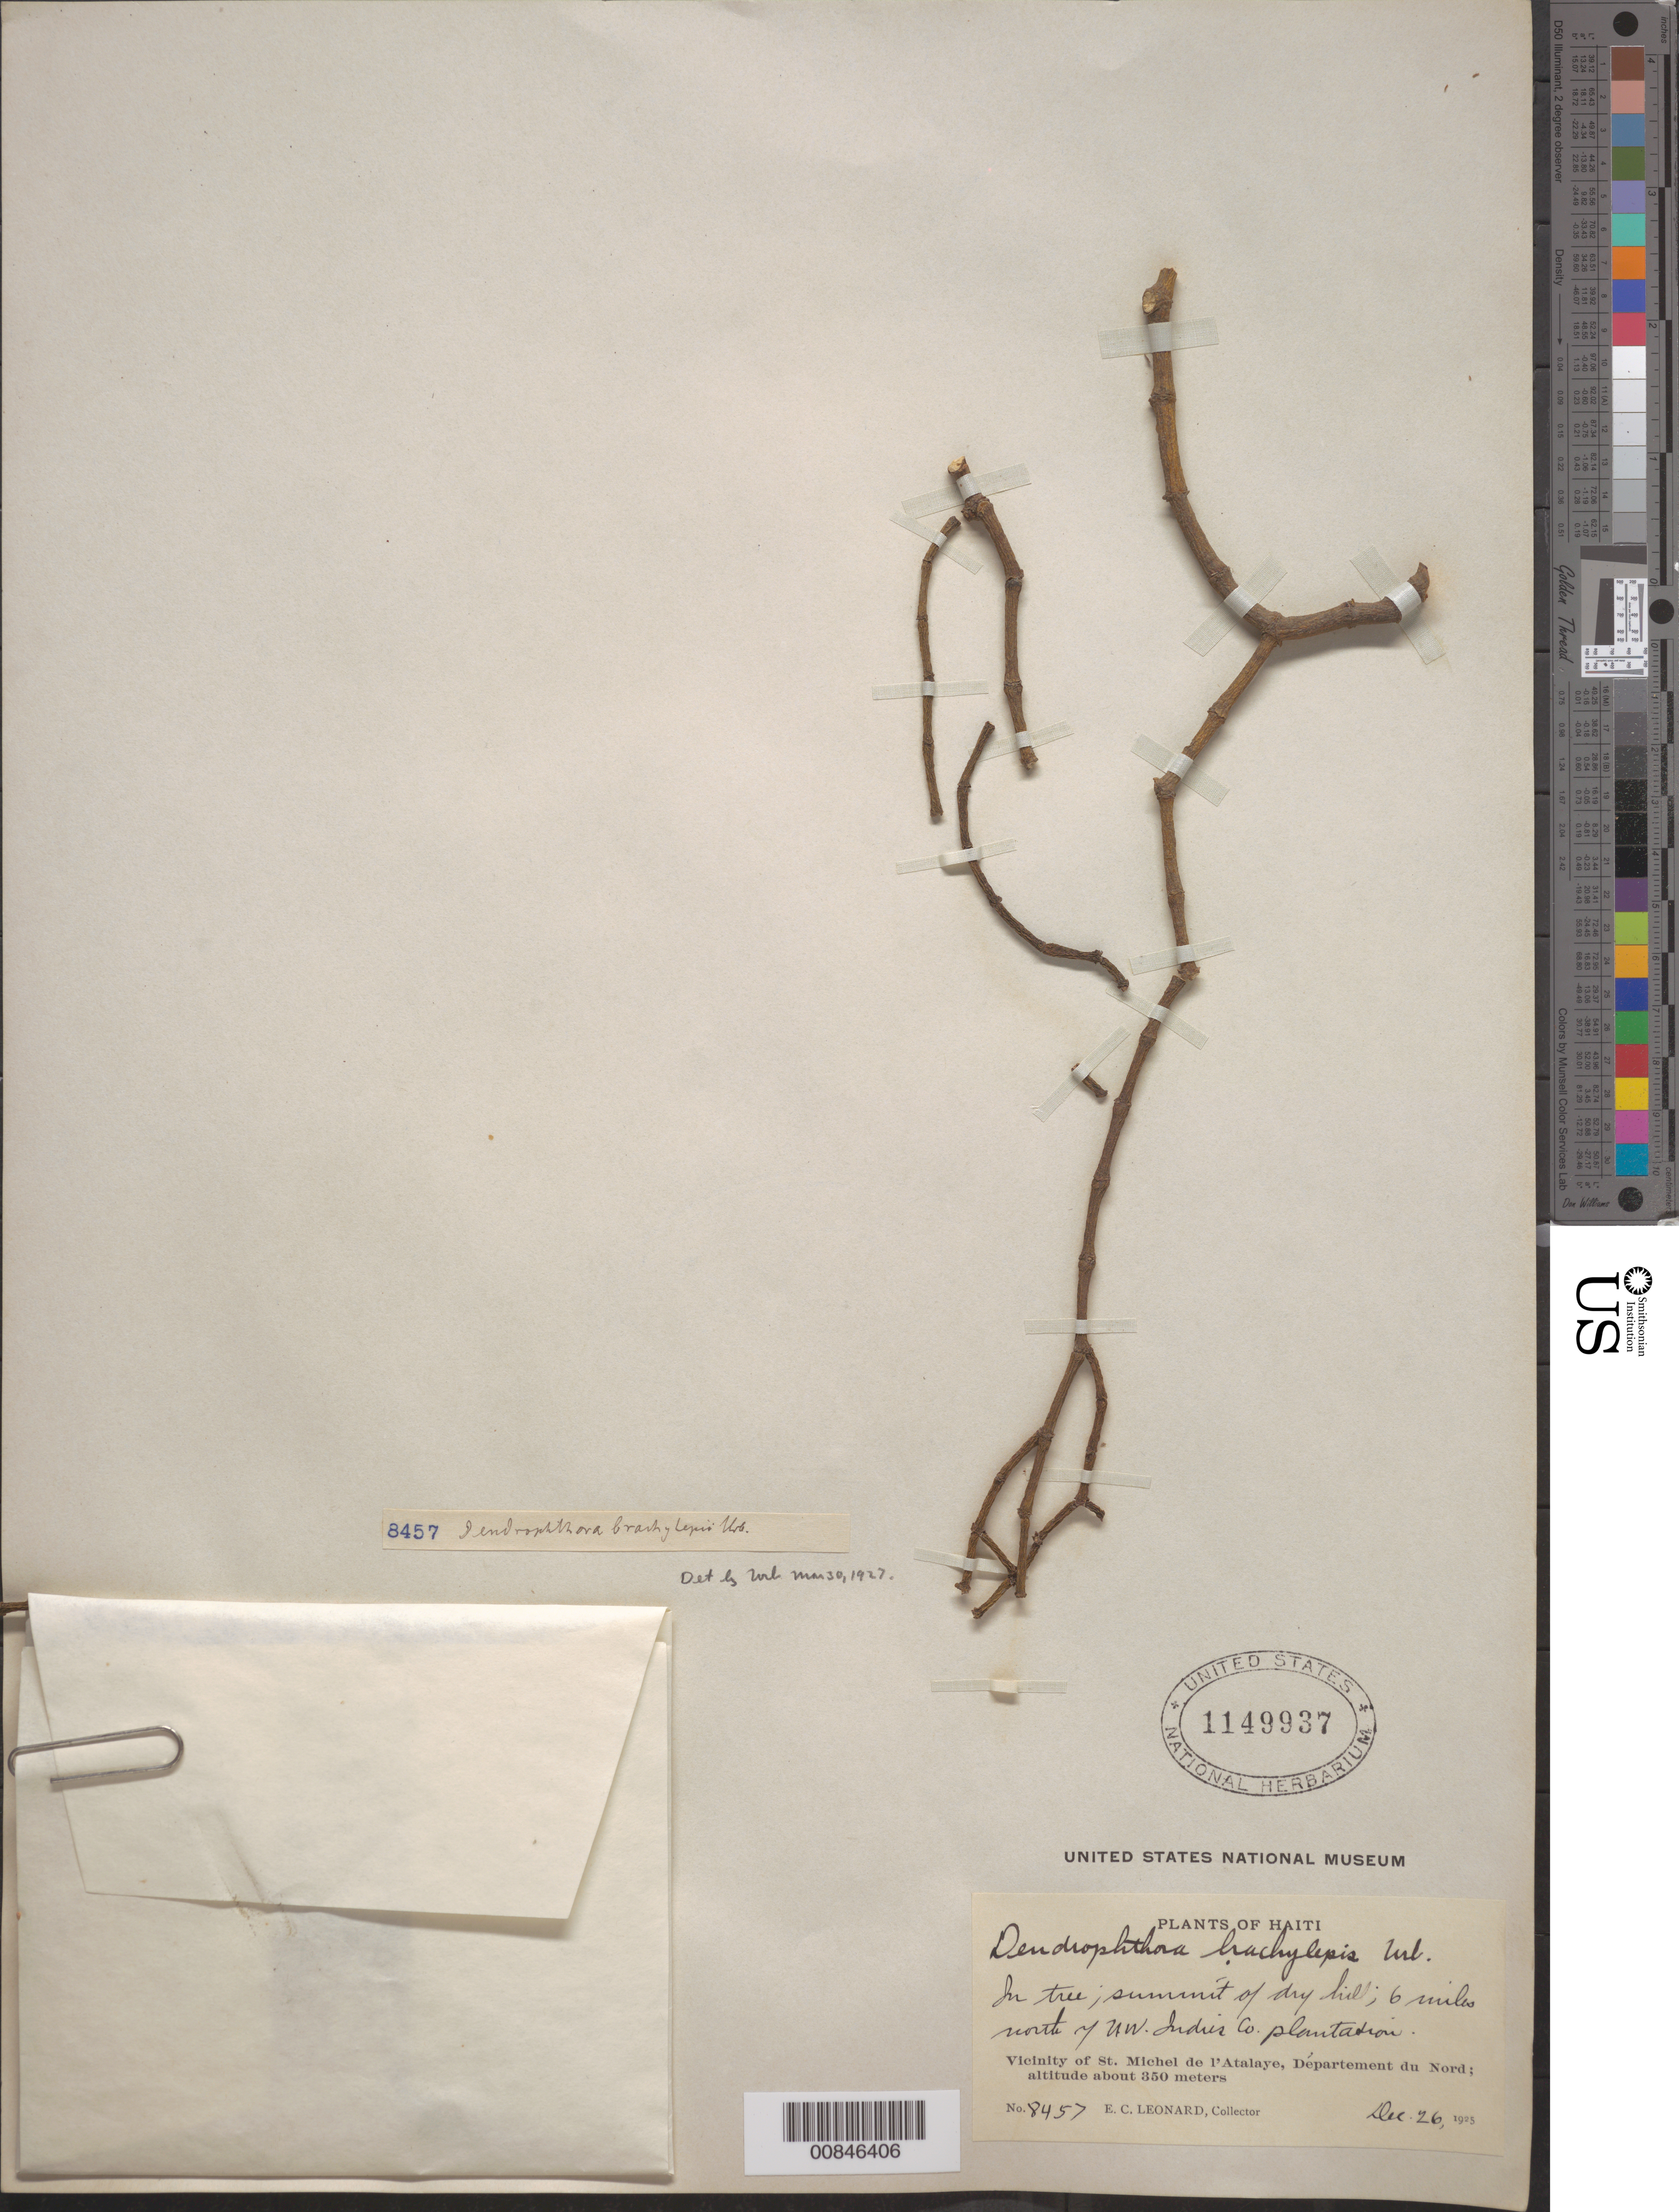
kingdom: Plantae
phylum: Tracheophyta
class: Magnoliopsida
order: Santalales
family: Viscaceae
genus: Dendrophthora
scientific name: Dendrophthora brachylepis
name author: Urb.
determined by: Urban, Ignatz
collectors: E. C. Leonard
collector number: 8457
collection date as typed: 26 Dec 1925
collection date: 1925-12-26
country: Haiti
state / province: Nord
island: Hispaniola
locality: Vicinity of St. Michel de l'Atalaye. Dry hill 6 miles north of U.W. Indies Co. Plantation.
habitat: In tree; summit of dry hill.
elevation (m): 350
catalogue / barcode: US 1149937